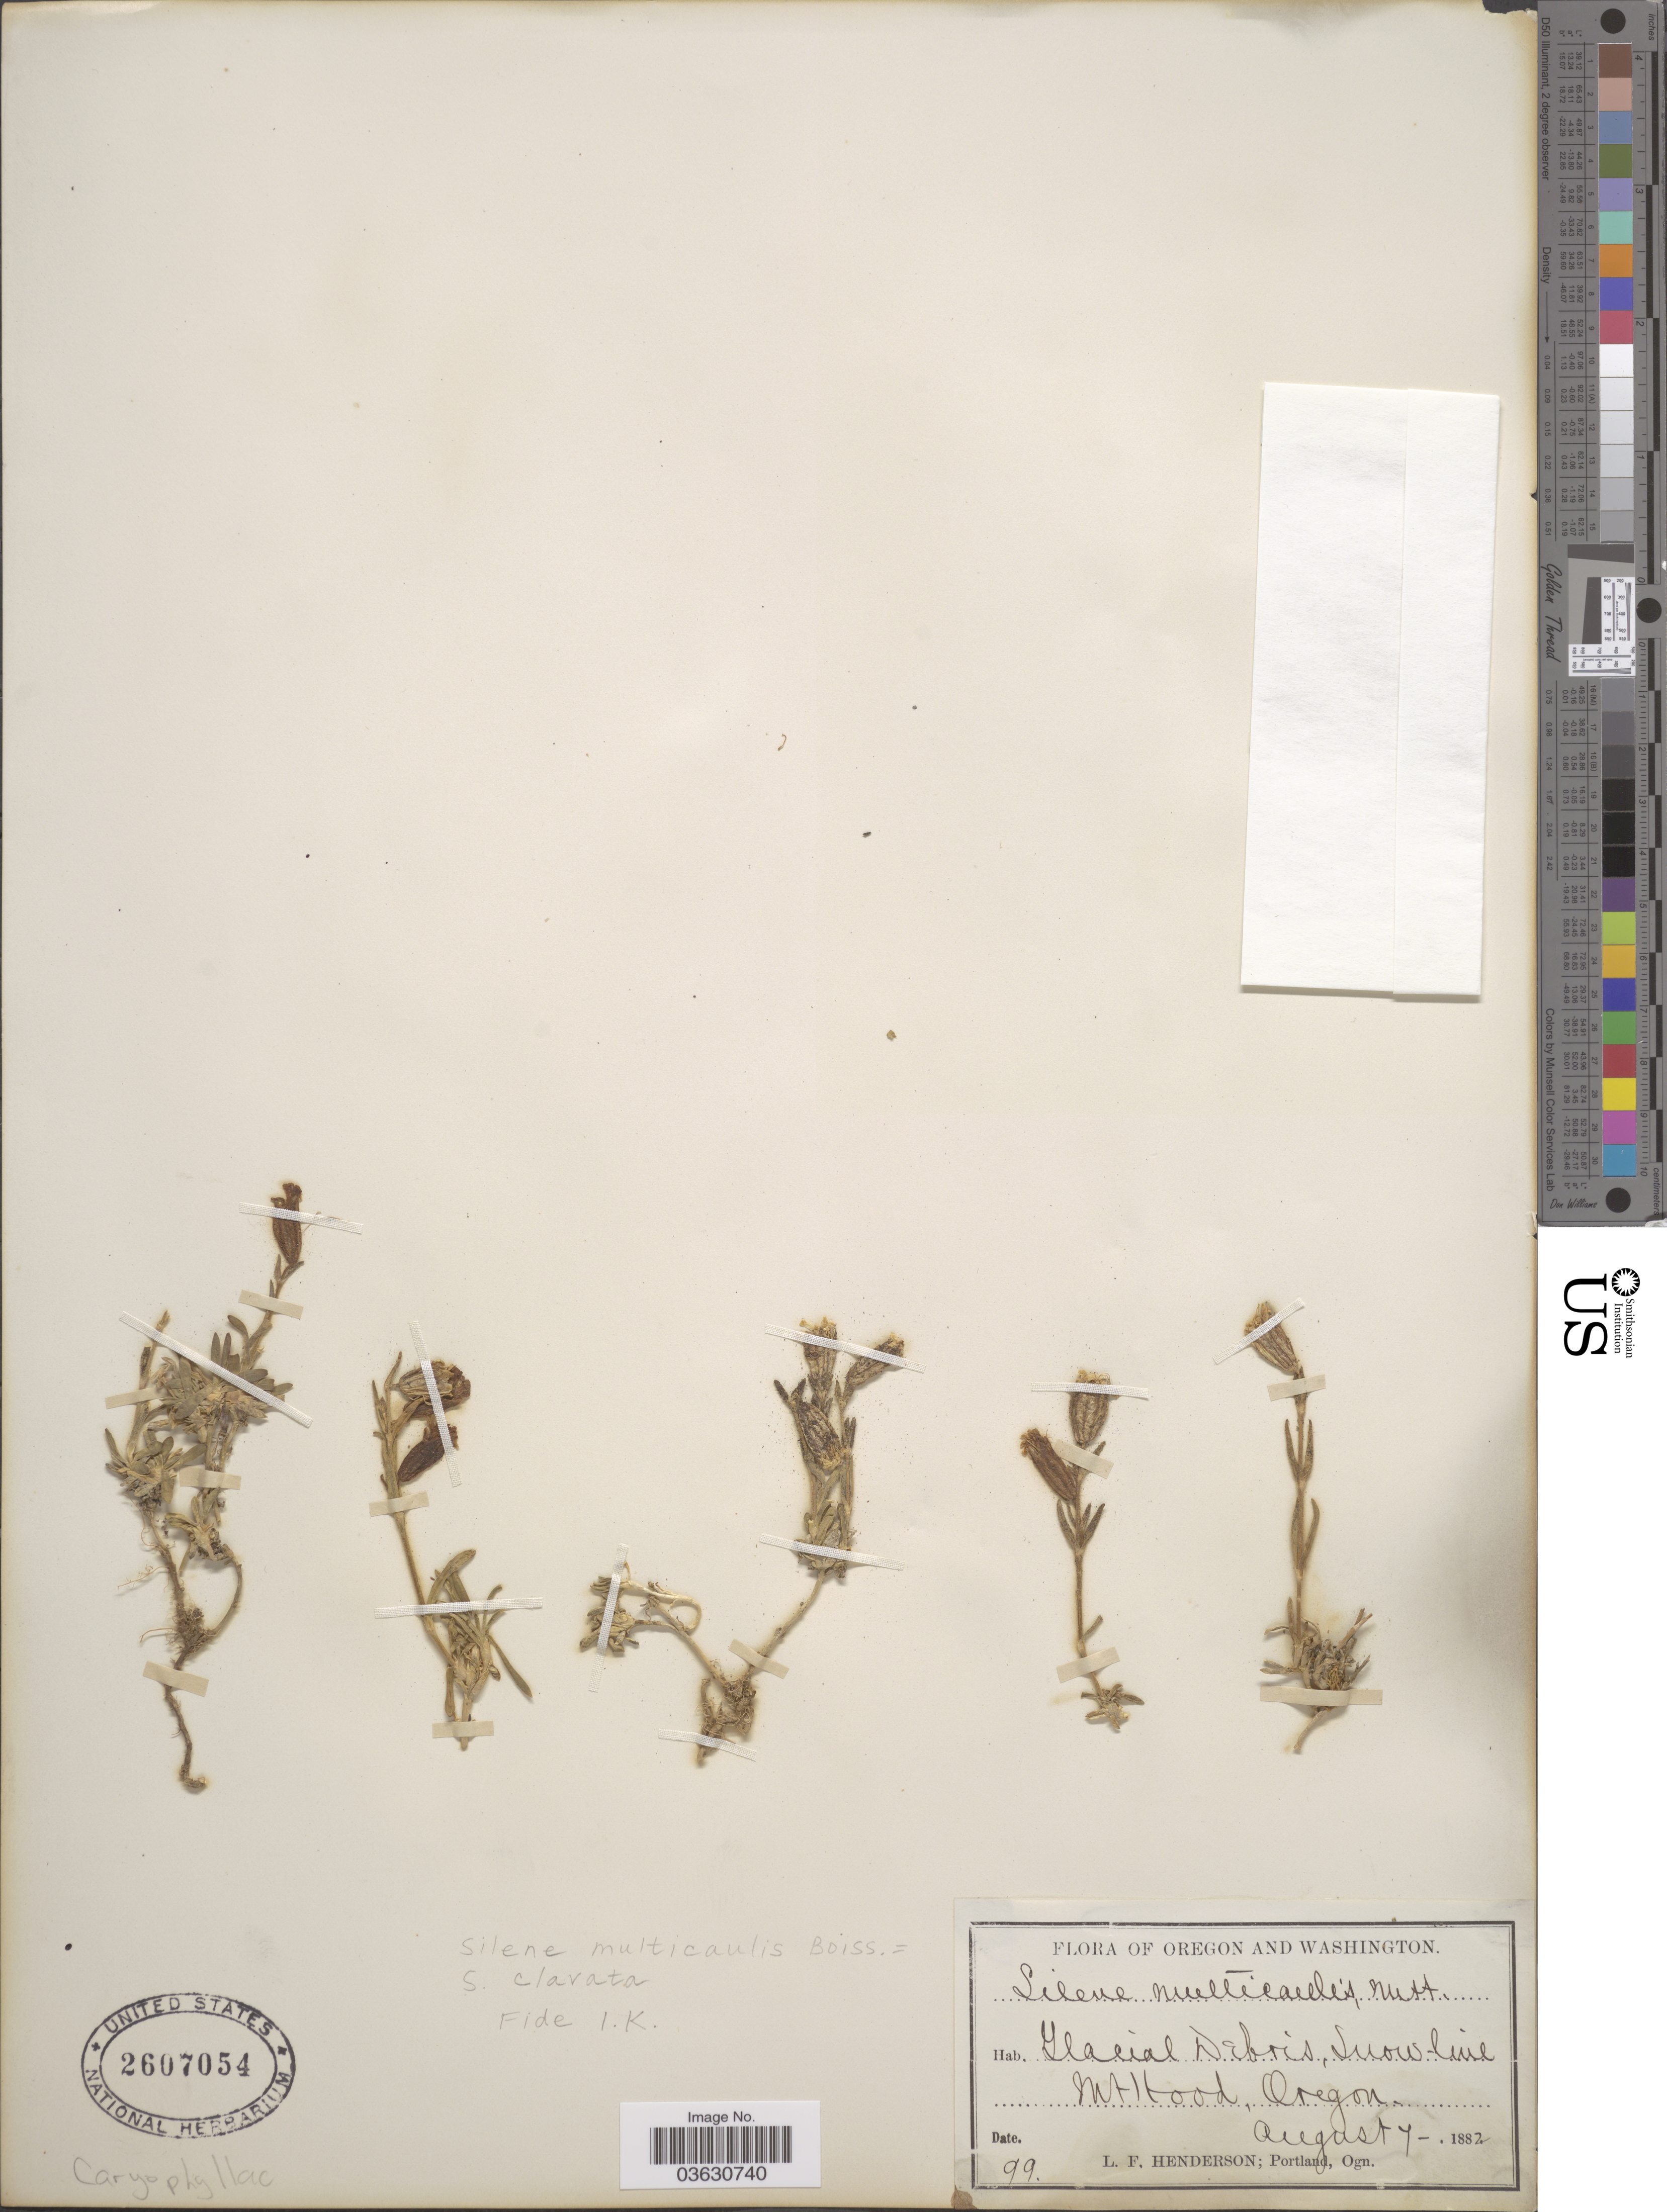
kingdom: Plantae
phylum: Tracheophyta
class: Magnoliopsida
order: Caryophyllales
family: Caryophyllaceae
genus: Silene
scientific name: Silene clavata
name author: (Hampe) Rohrb.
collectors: L. Henderson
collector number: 99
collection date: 1882-08-07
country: United States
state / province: Oregon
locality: Glacial Debris, Snow-line Mt. Hood.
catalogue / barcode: US 2607054